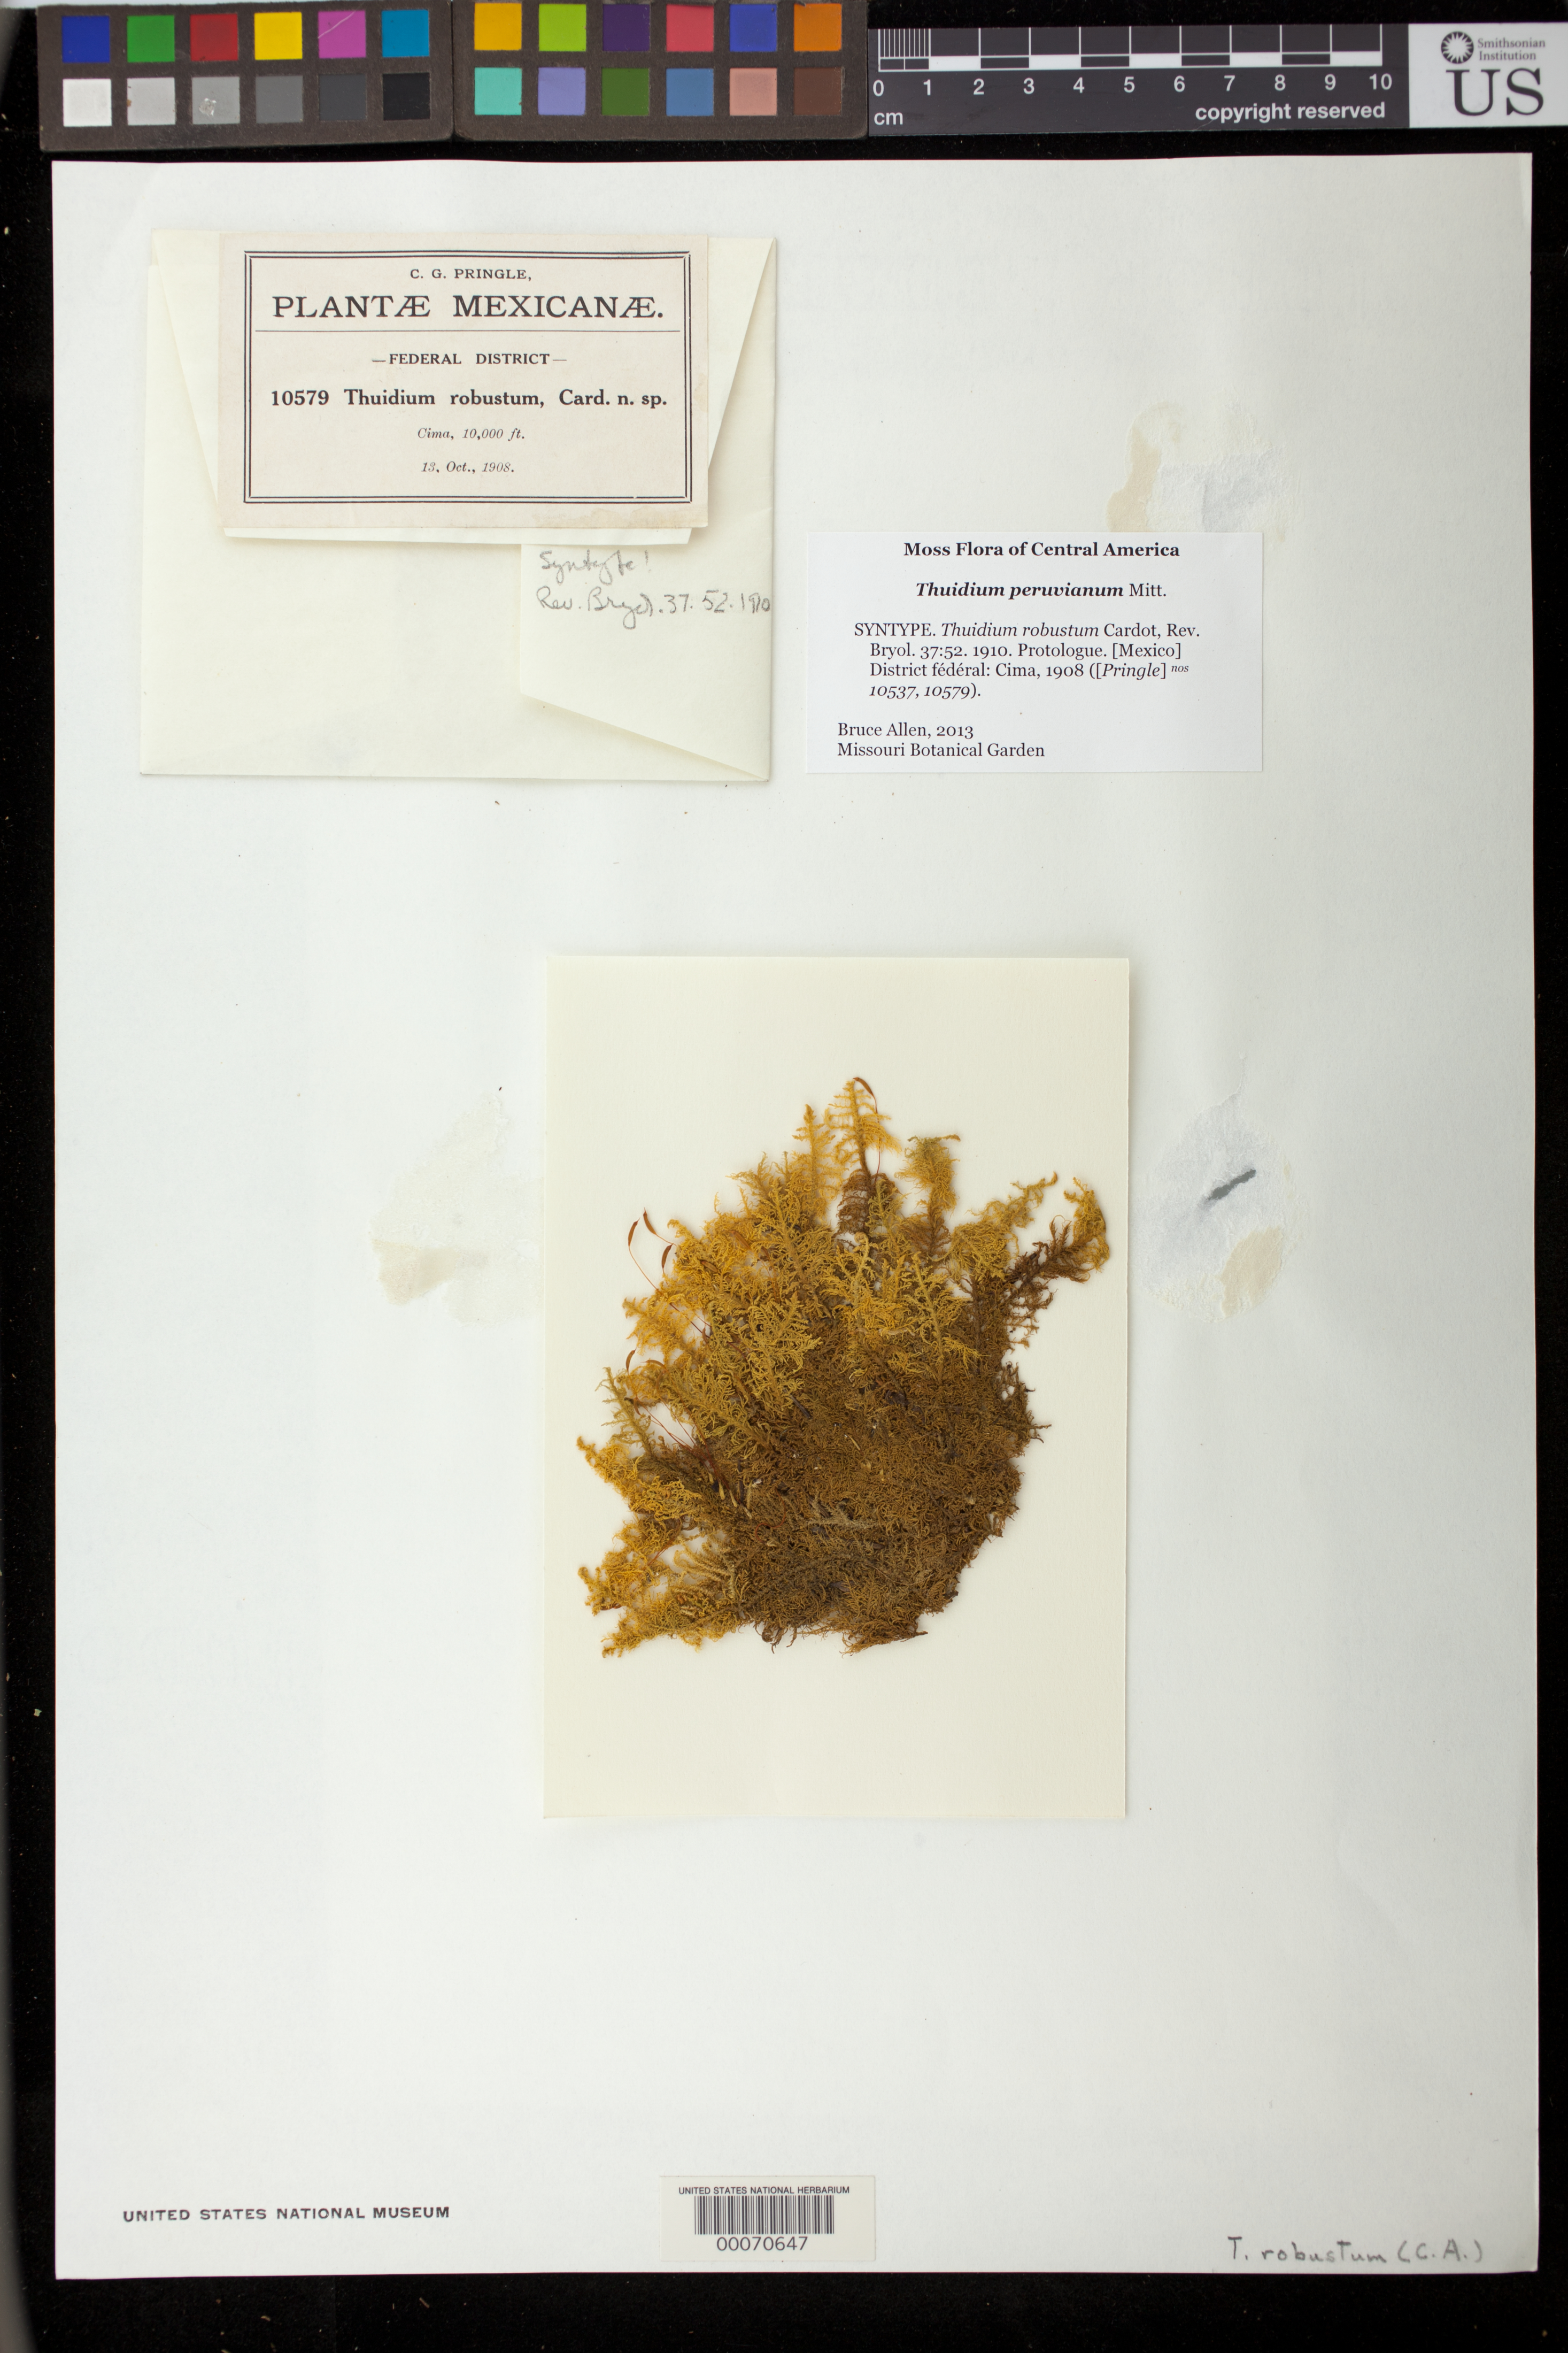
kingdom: Plantae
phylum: Bryophyta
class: Bryopsida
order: Hypnales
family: Thuidiaceae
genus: Thuidium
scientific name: Thuidium robustum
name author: Cardot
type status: Syntype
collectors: C. G. Pringle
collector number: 10579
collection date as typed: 13 Oct 1908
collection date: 1908-10-13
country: Mexico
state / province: Distrito Federal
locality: Cima.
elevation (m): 3048